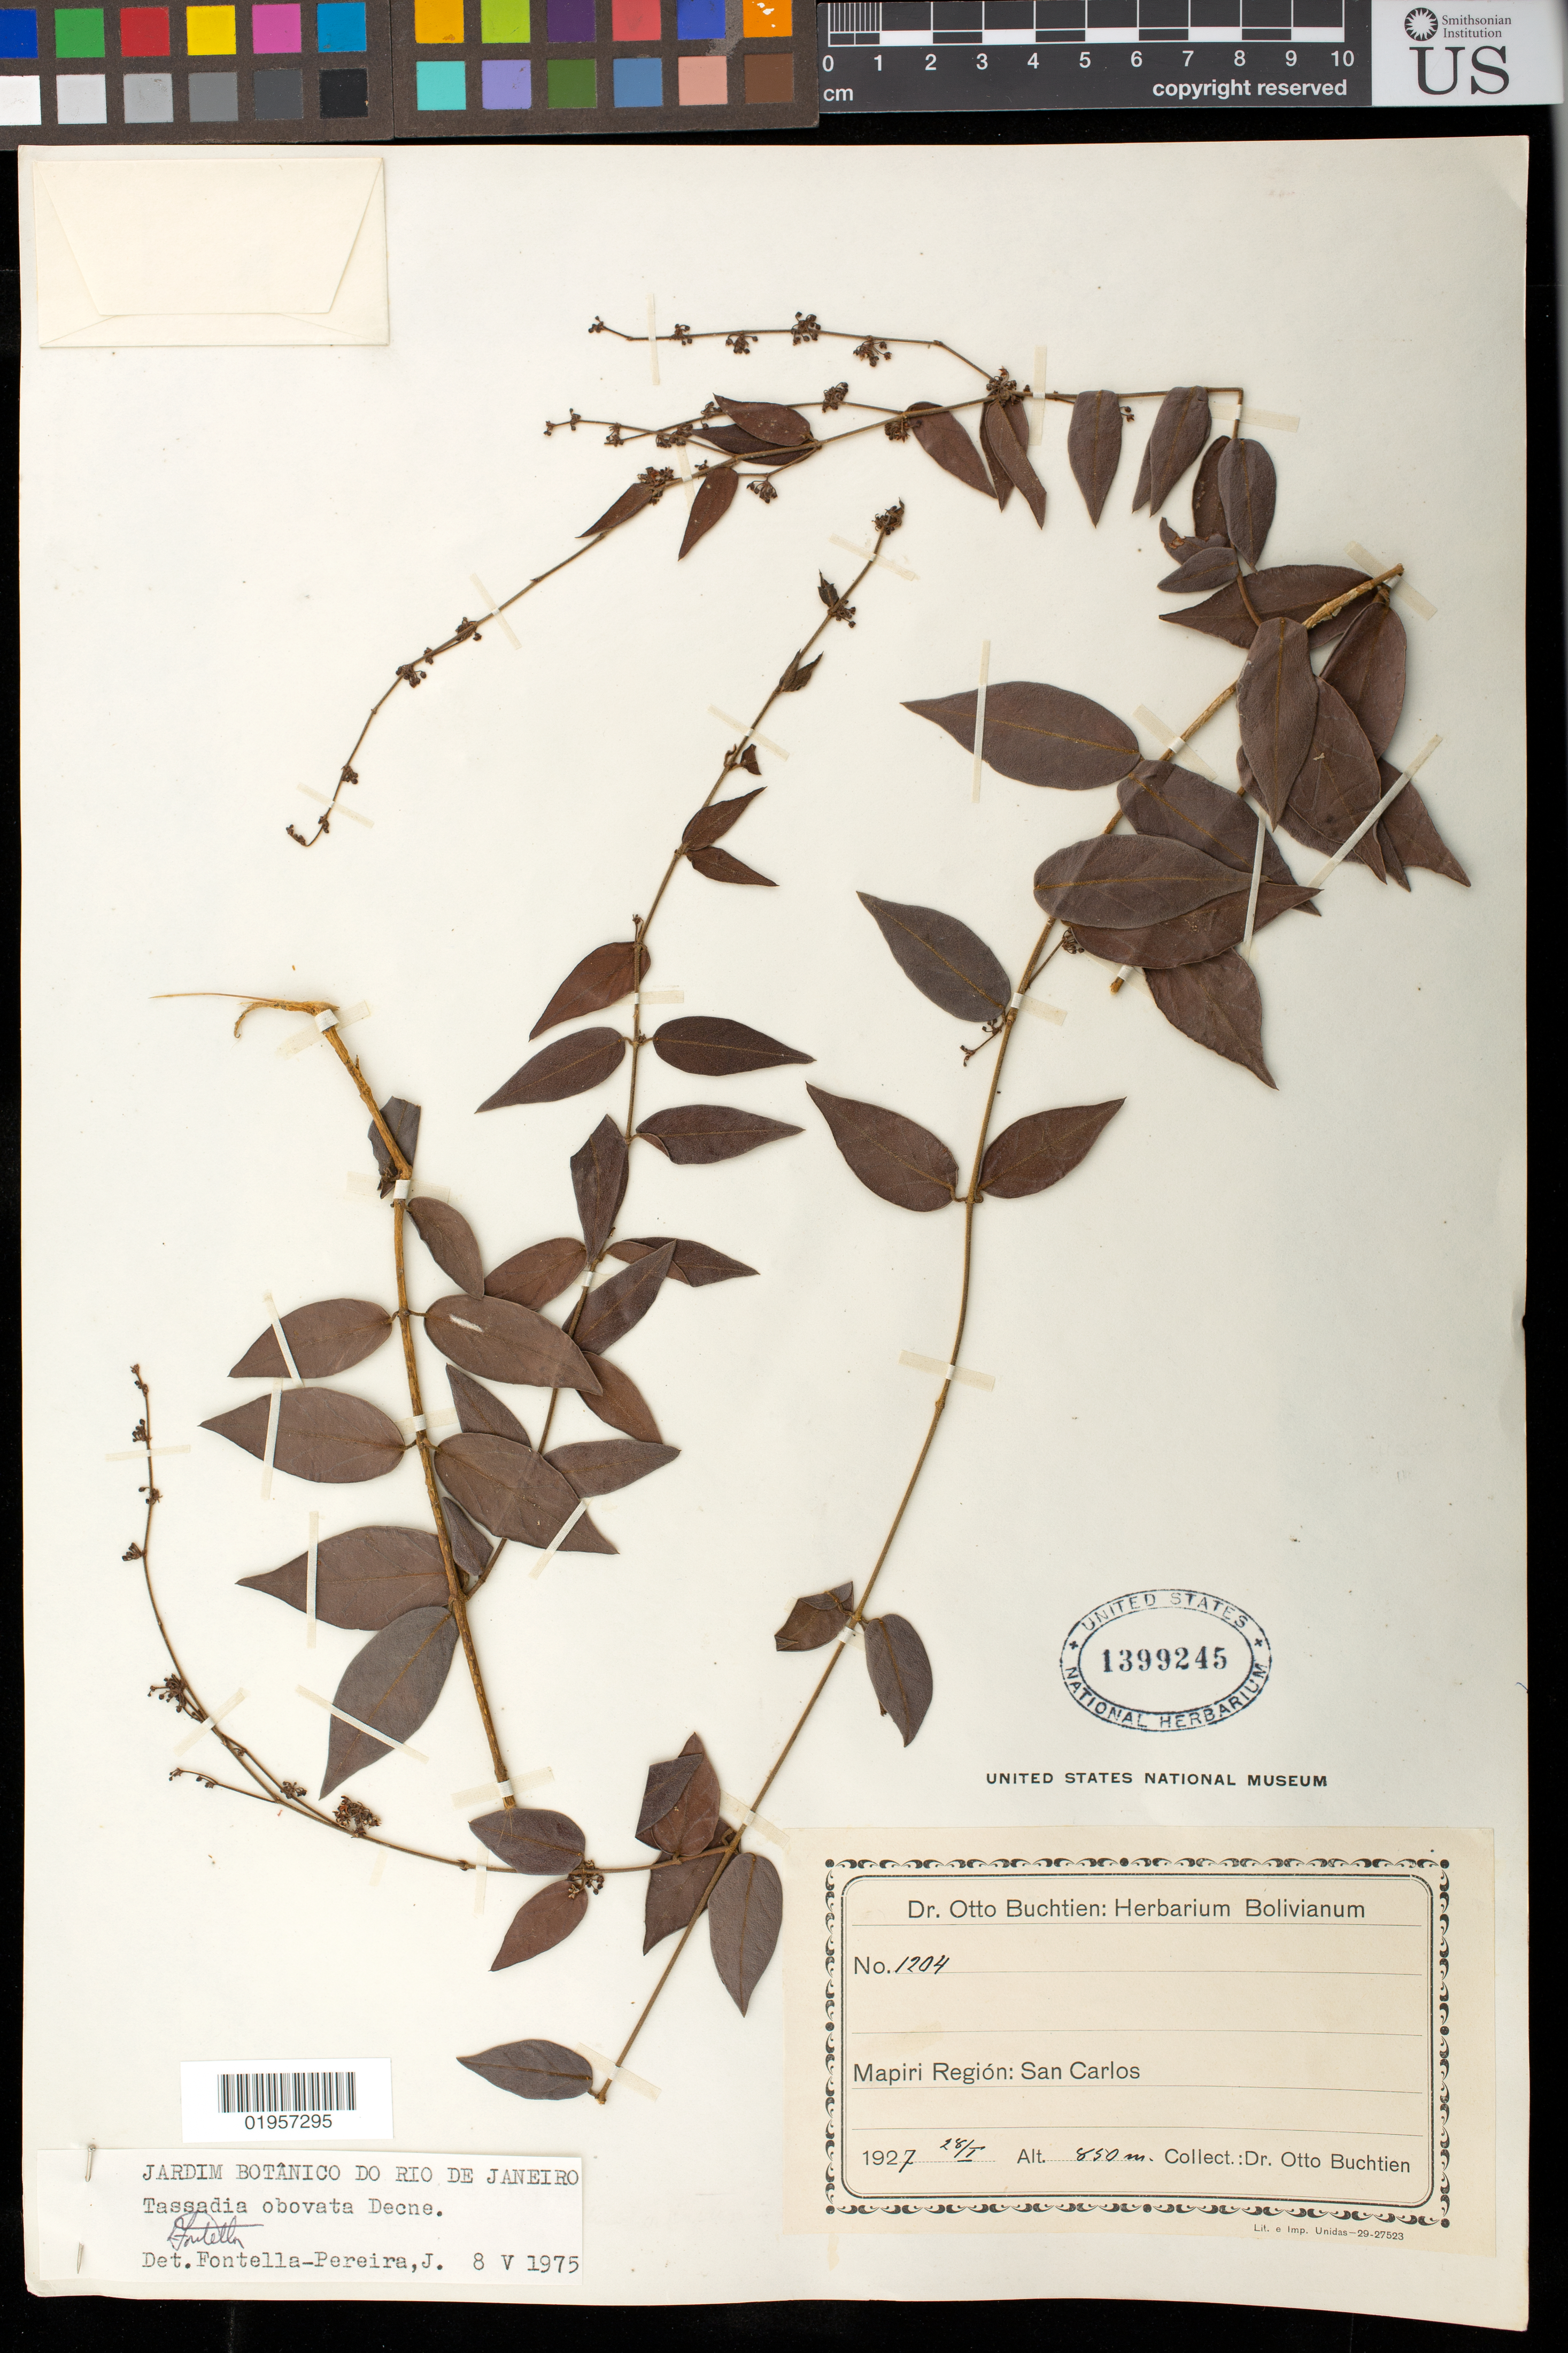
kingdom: Plantae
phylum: Tracheophyta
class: Magnoliopsida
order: Gentianales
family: Apocynaceae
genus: Tassadia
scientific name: Tassadia obovata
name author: Decne.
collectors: O. Buchtien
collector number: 1204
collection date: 1927-01-28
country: Bolivia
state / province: La Paz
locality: Mapiri Región: San Carlos.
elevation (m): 850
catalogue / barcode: US 1399245